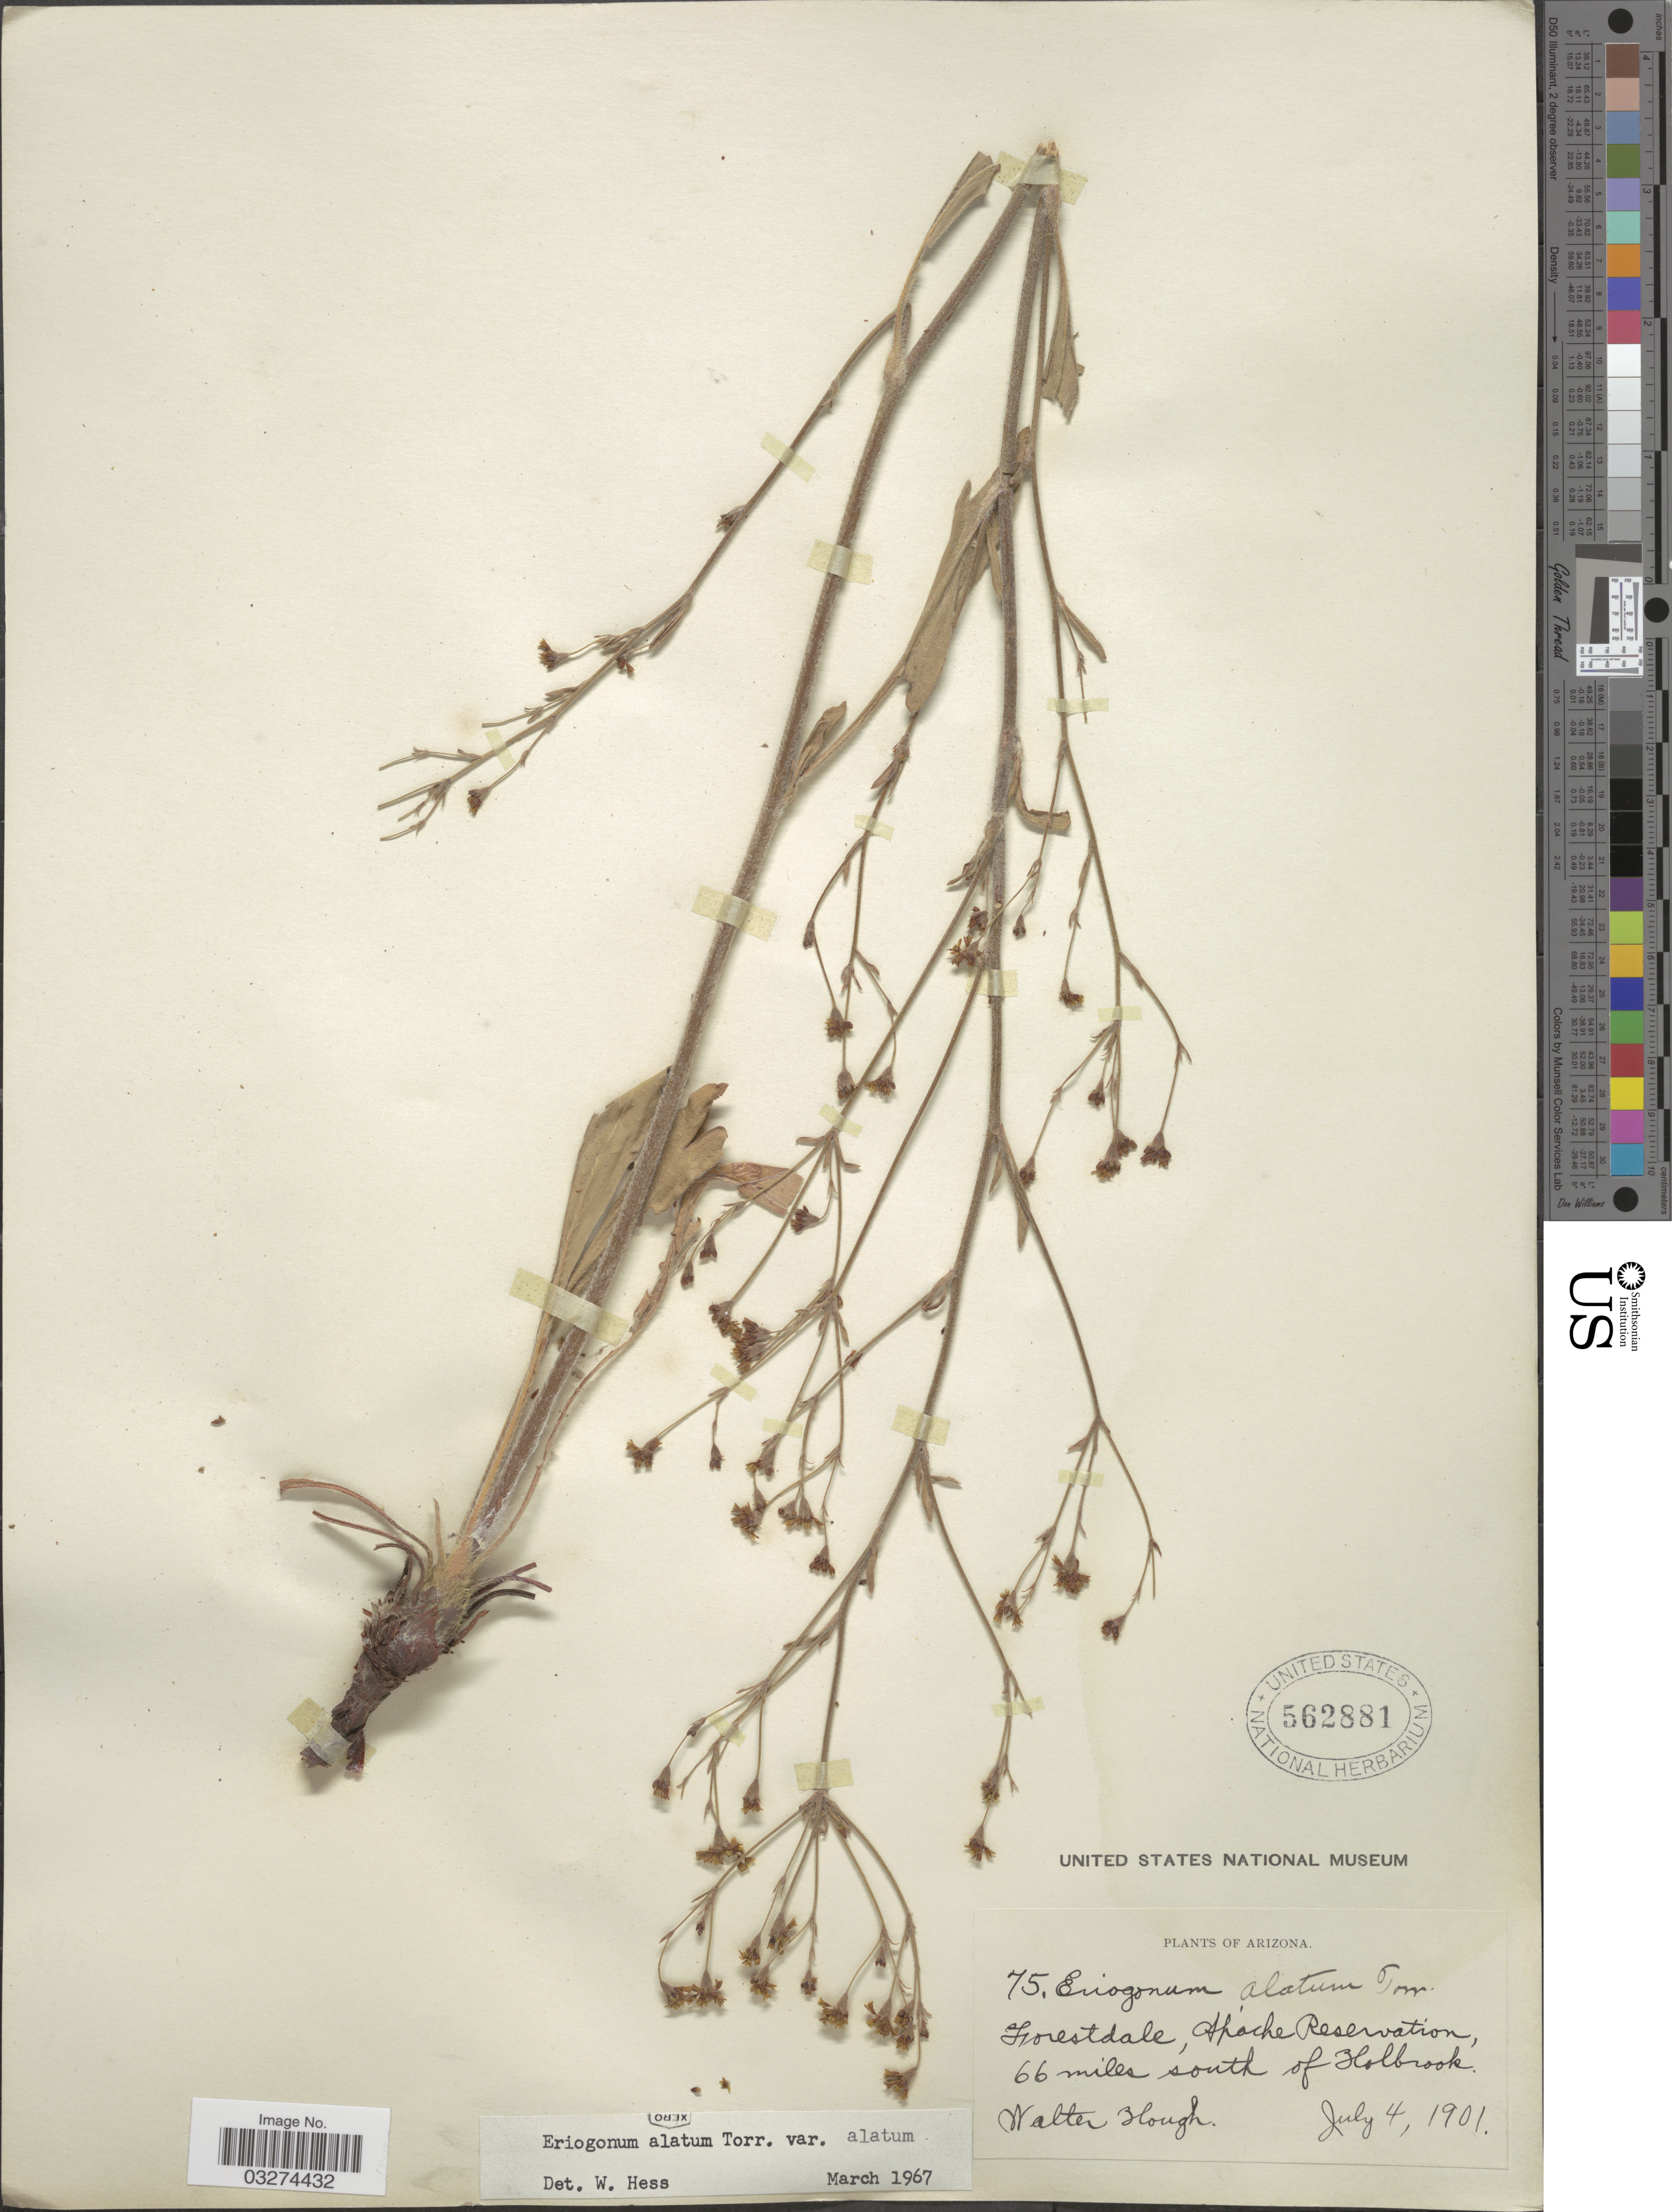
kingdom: Plantae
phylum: Tracheophyta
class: Magnoliopsida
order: Caryophyllales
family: Polygonaceae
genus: Eriogonum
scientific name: Eriogonum alatum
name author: Torr.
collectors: W. Hough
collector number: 75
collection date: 1901-07-04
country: United States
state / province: Arizona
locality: Forestdale, Apache Reservation, 66 miles south of Holbrook.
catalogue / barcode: US 562881